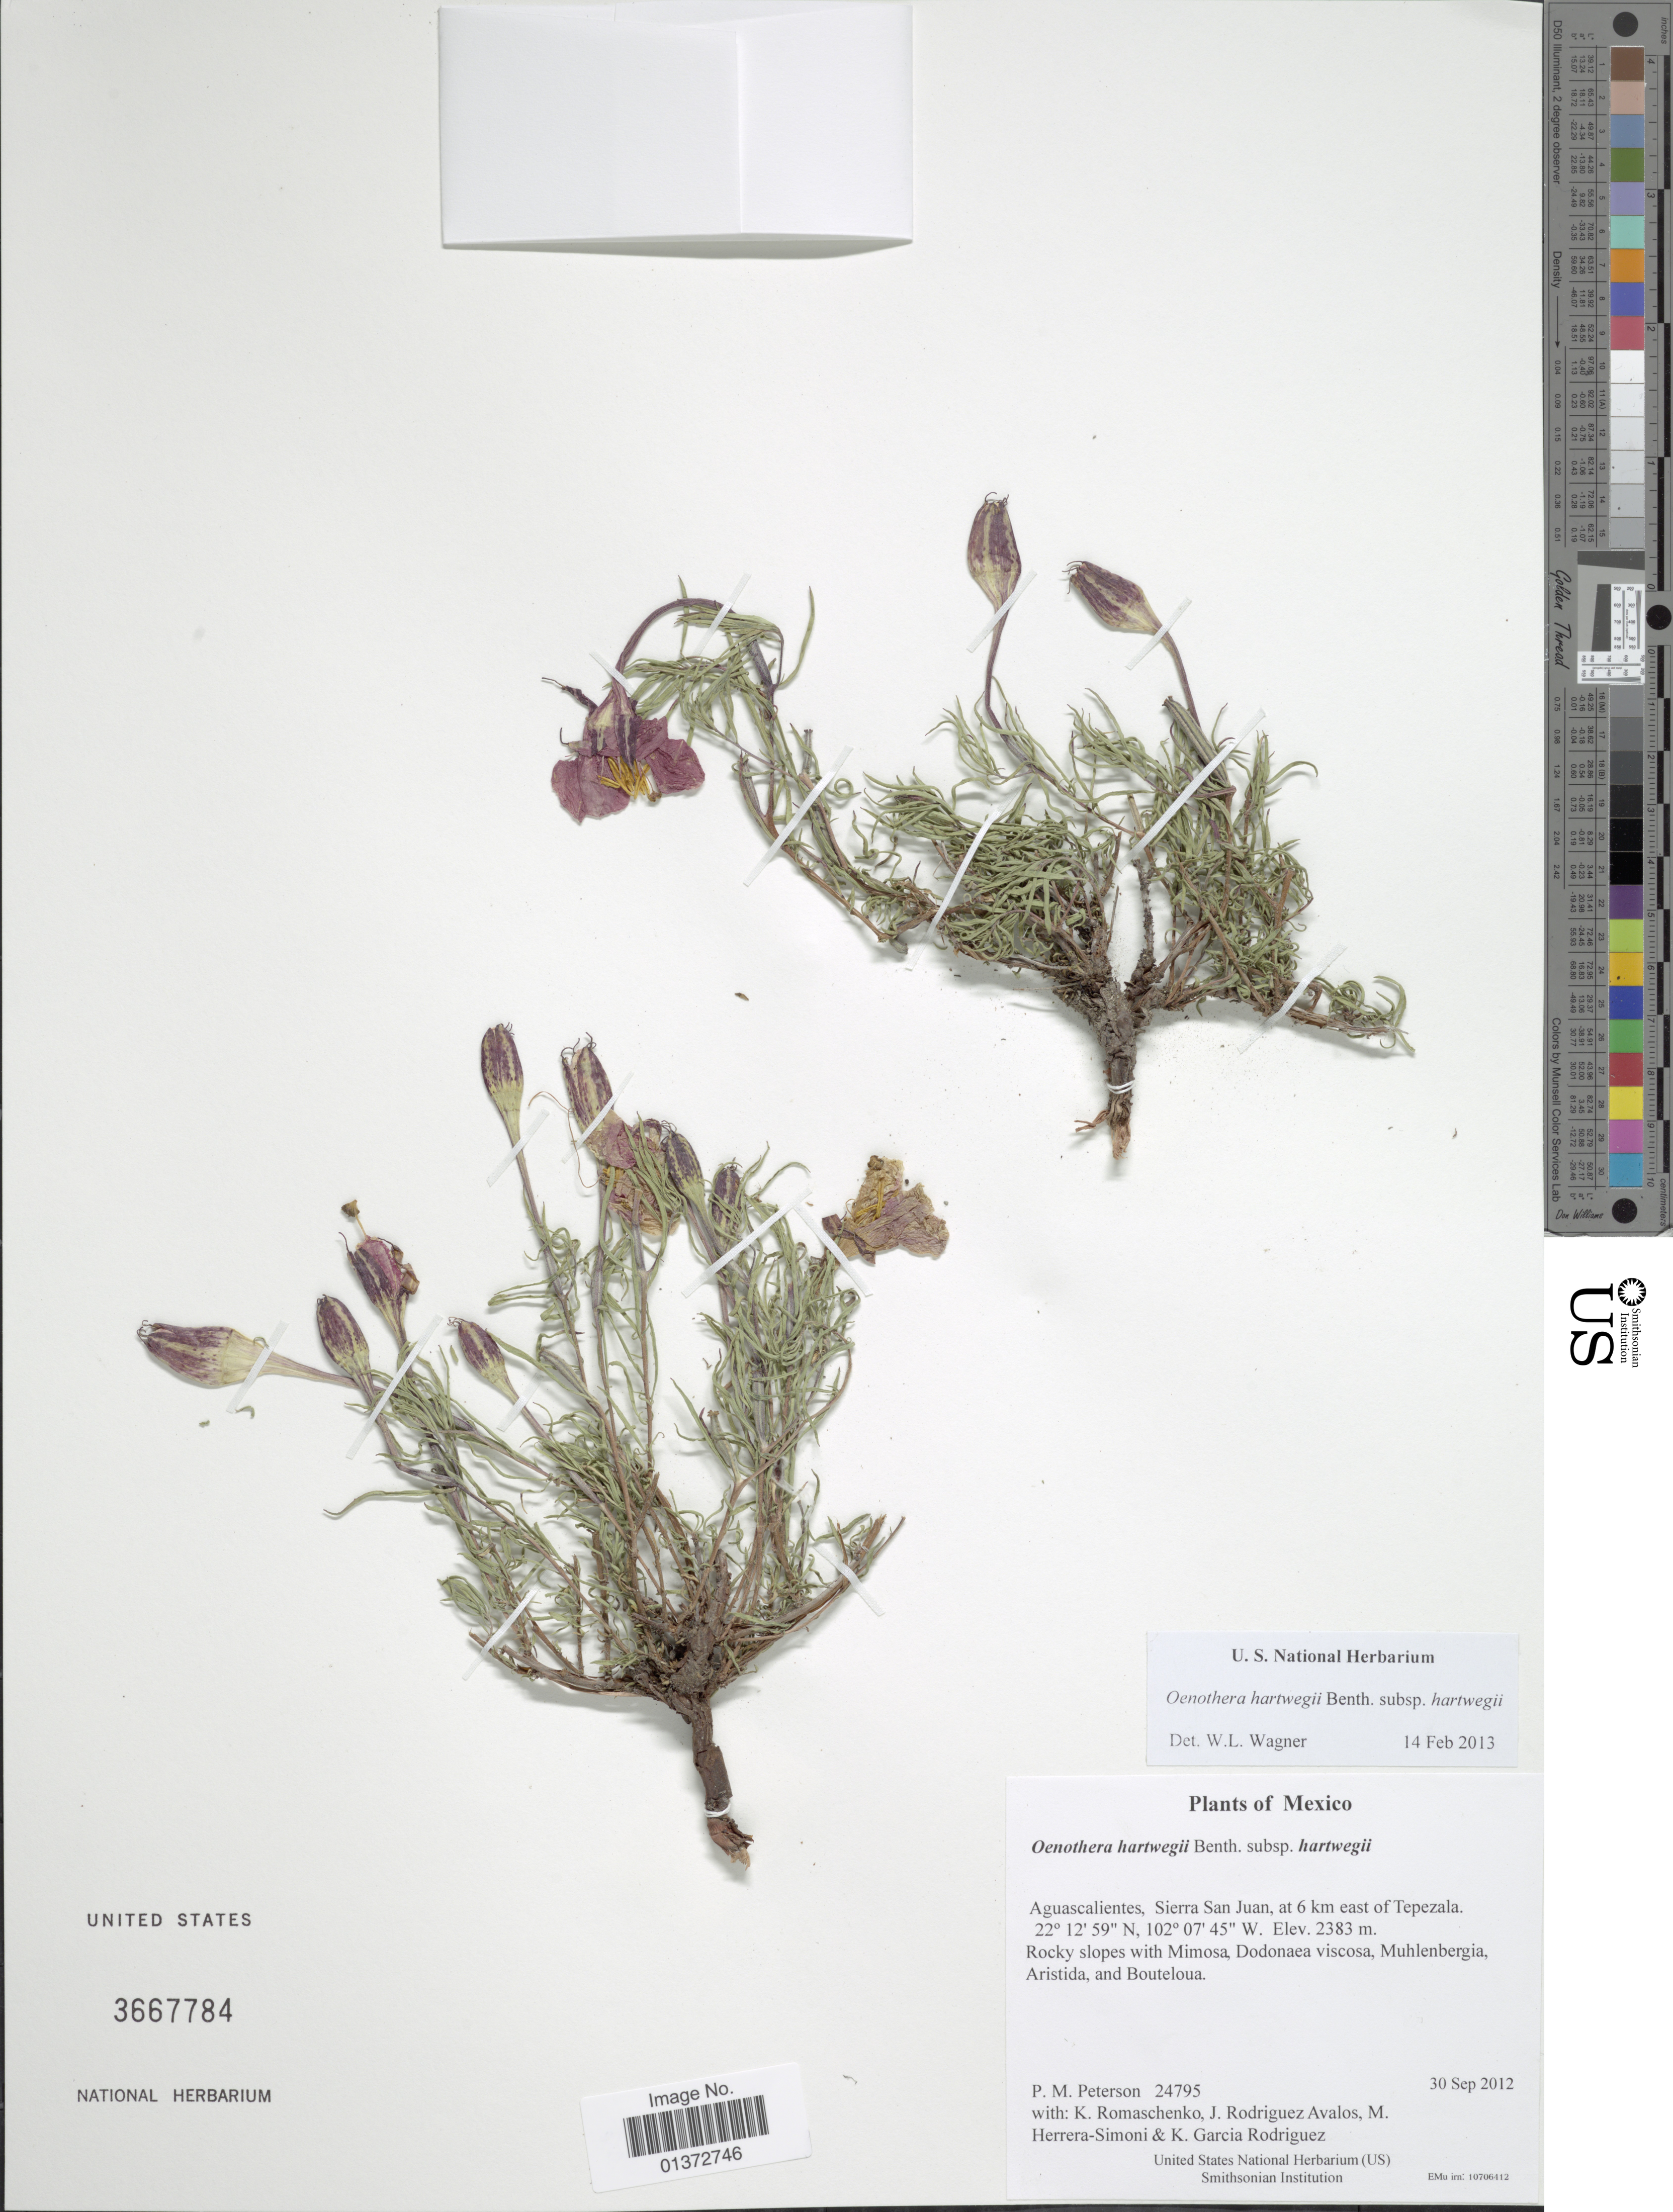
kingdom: Plantae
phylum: Tracheophyta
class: Magnoliopsida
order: Myrtales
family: Onagraceae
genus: Oenothera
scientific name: Oenothera hartwegii subsp. hartwegii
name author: Benth.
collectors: P. M. Peterson, K. Romaschenko, J. Rodriguez Avalos, M. Herrera-Simoni & K. Garcia Rodriguez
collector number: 24795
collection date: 2012-09-30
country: Mexico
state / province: Aguascalientes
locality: Sierra San Juan, at 6 km east of Tepezala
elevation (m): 2383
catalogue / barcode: US 3667784